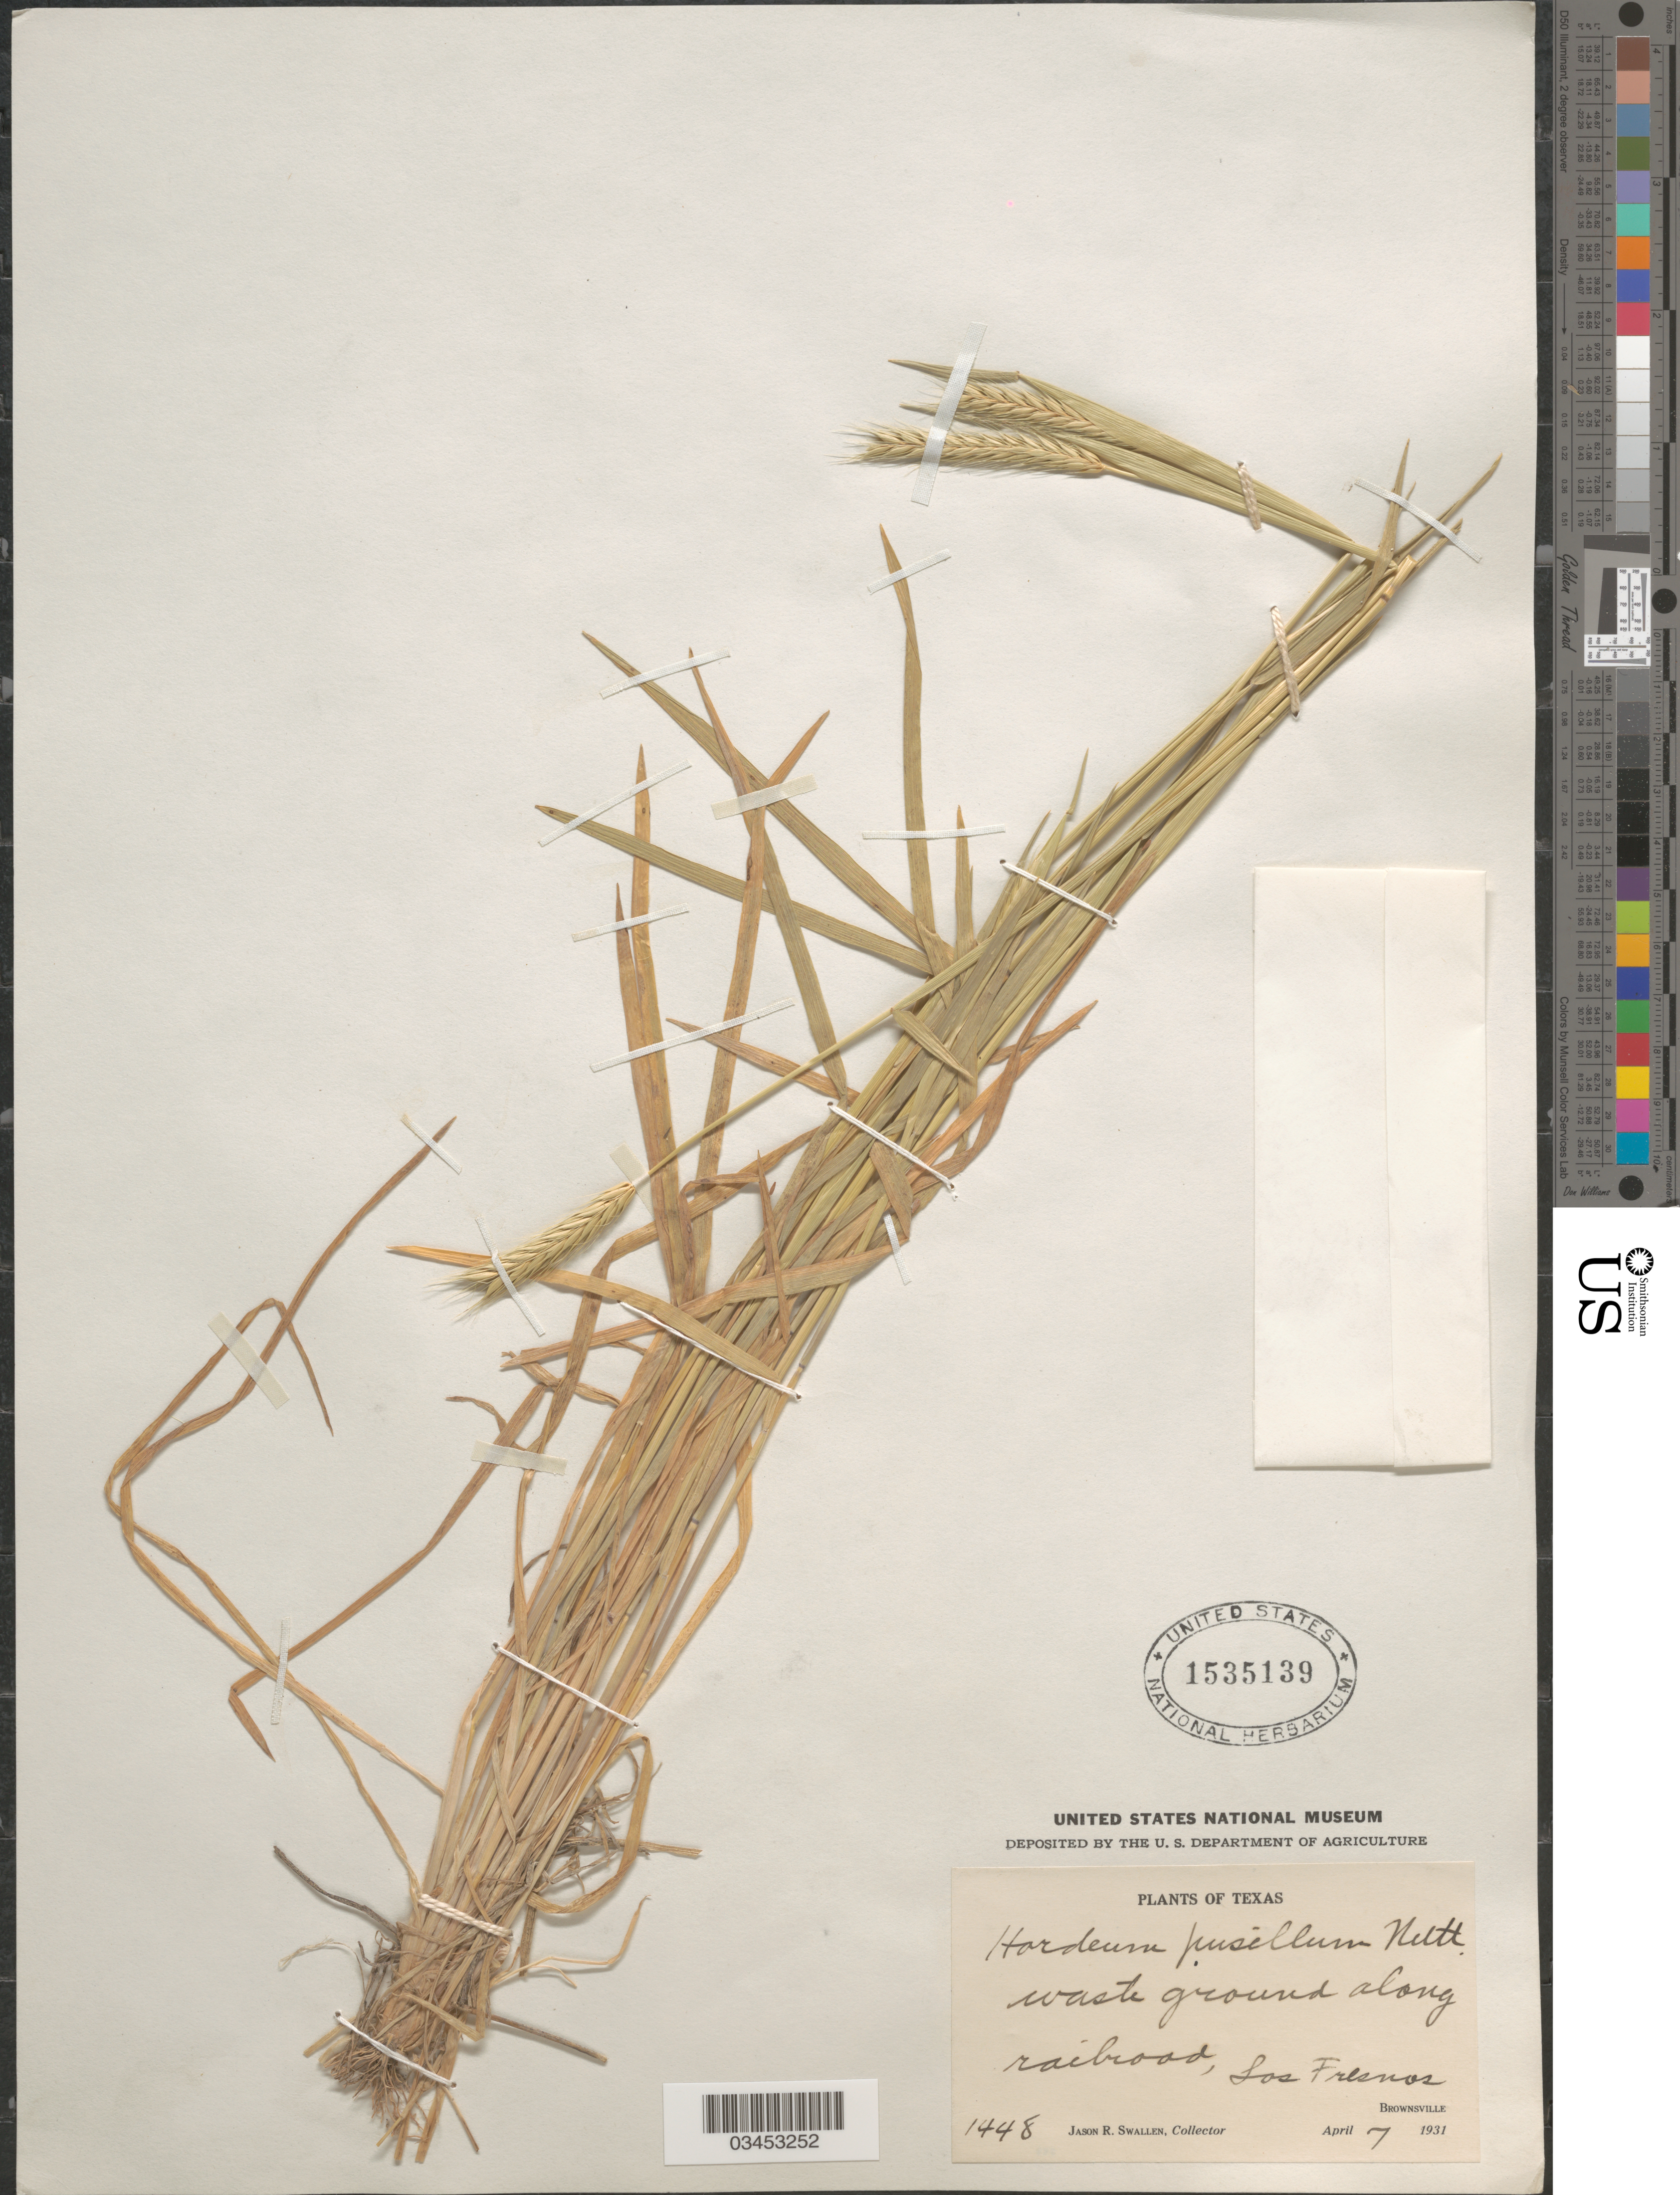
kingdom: Plantae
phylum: Tracheophyta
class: Liliopsida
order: Poales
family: Poaceae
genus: Hordeum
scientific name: Hordeum pusillum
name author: Nutt.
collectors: J. R. Swallen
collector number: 1448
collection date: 1931-04-07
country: United States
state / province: Texas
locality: Waste ground along railroad, Los Fresnos. Brownsville.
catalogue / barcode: US 1535139